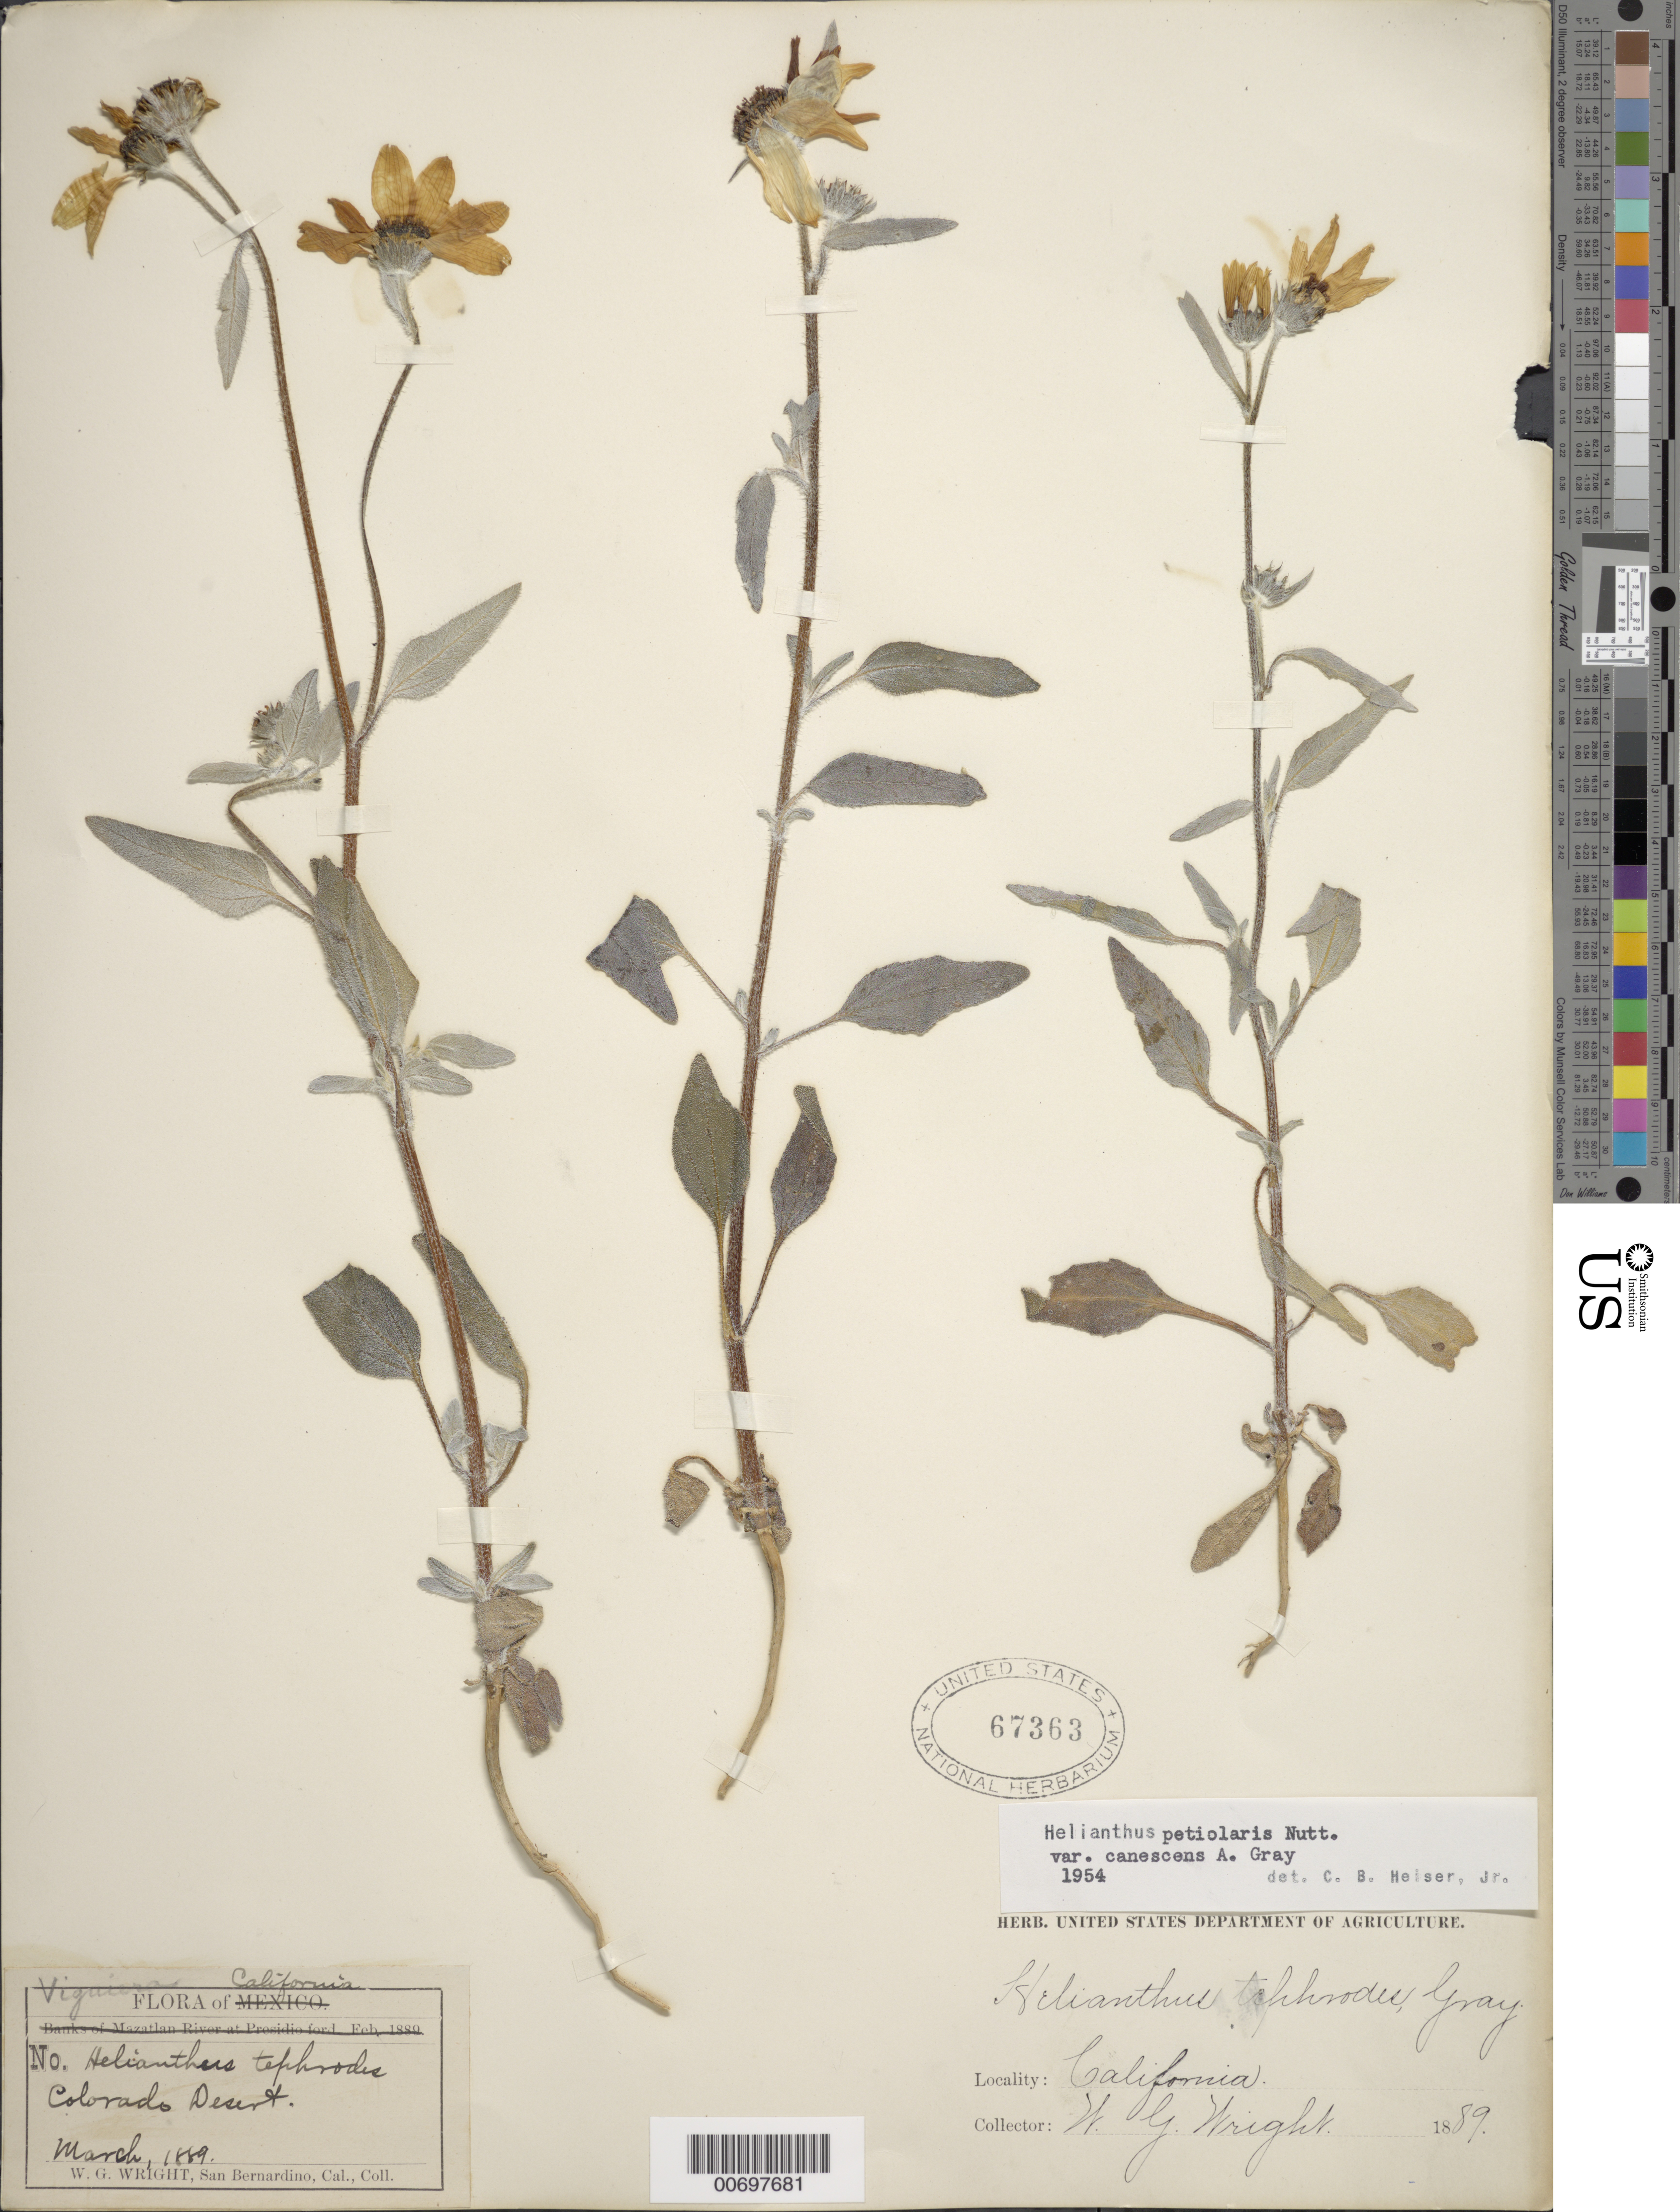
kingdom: Plantae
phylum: Tracheophyta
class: Magnoliopsida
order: Asterales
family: Asteraceae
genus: Helianthus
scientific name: Helianthus petiolaris var. canescens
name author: Nutt.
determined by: Heiser, C. B.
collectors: W. G. Wright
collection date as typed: Mar 1889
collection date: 1889-03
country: United States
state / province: California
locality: Colorado Desert.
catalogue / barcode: US 67363